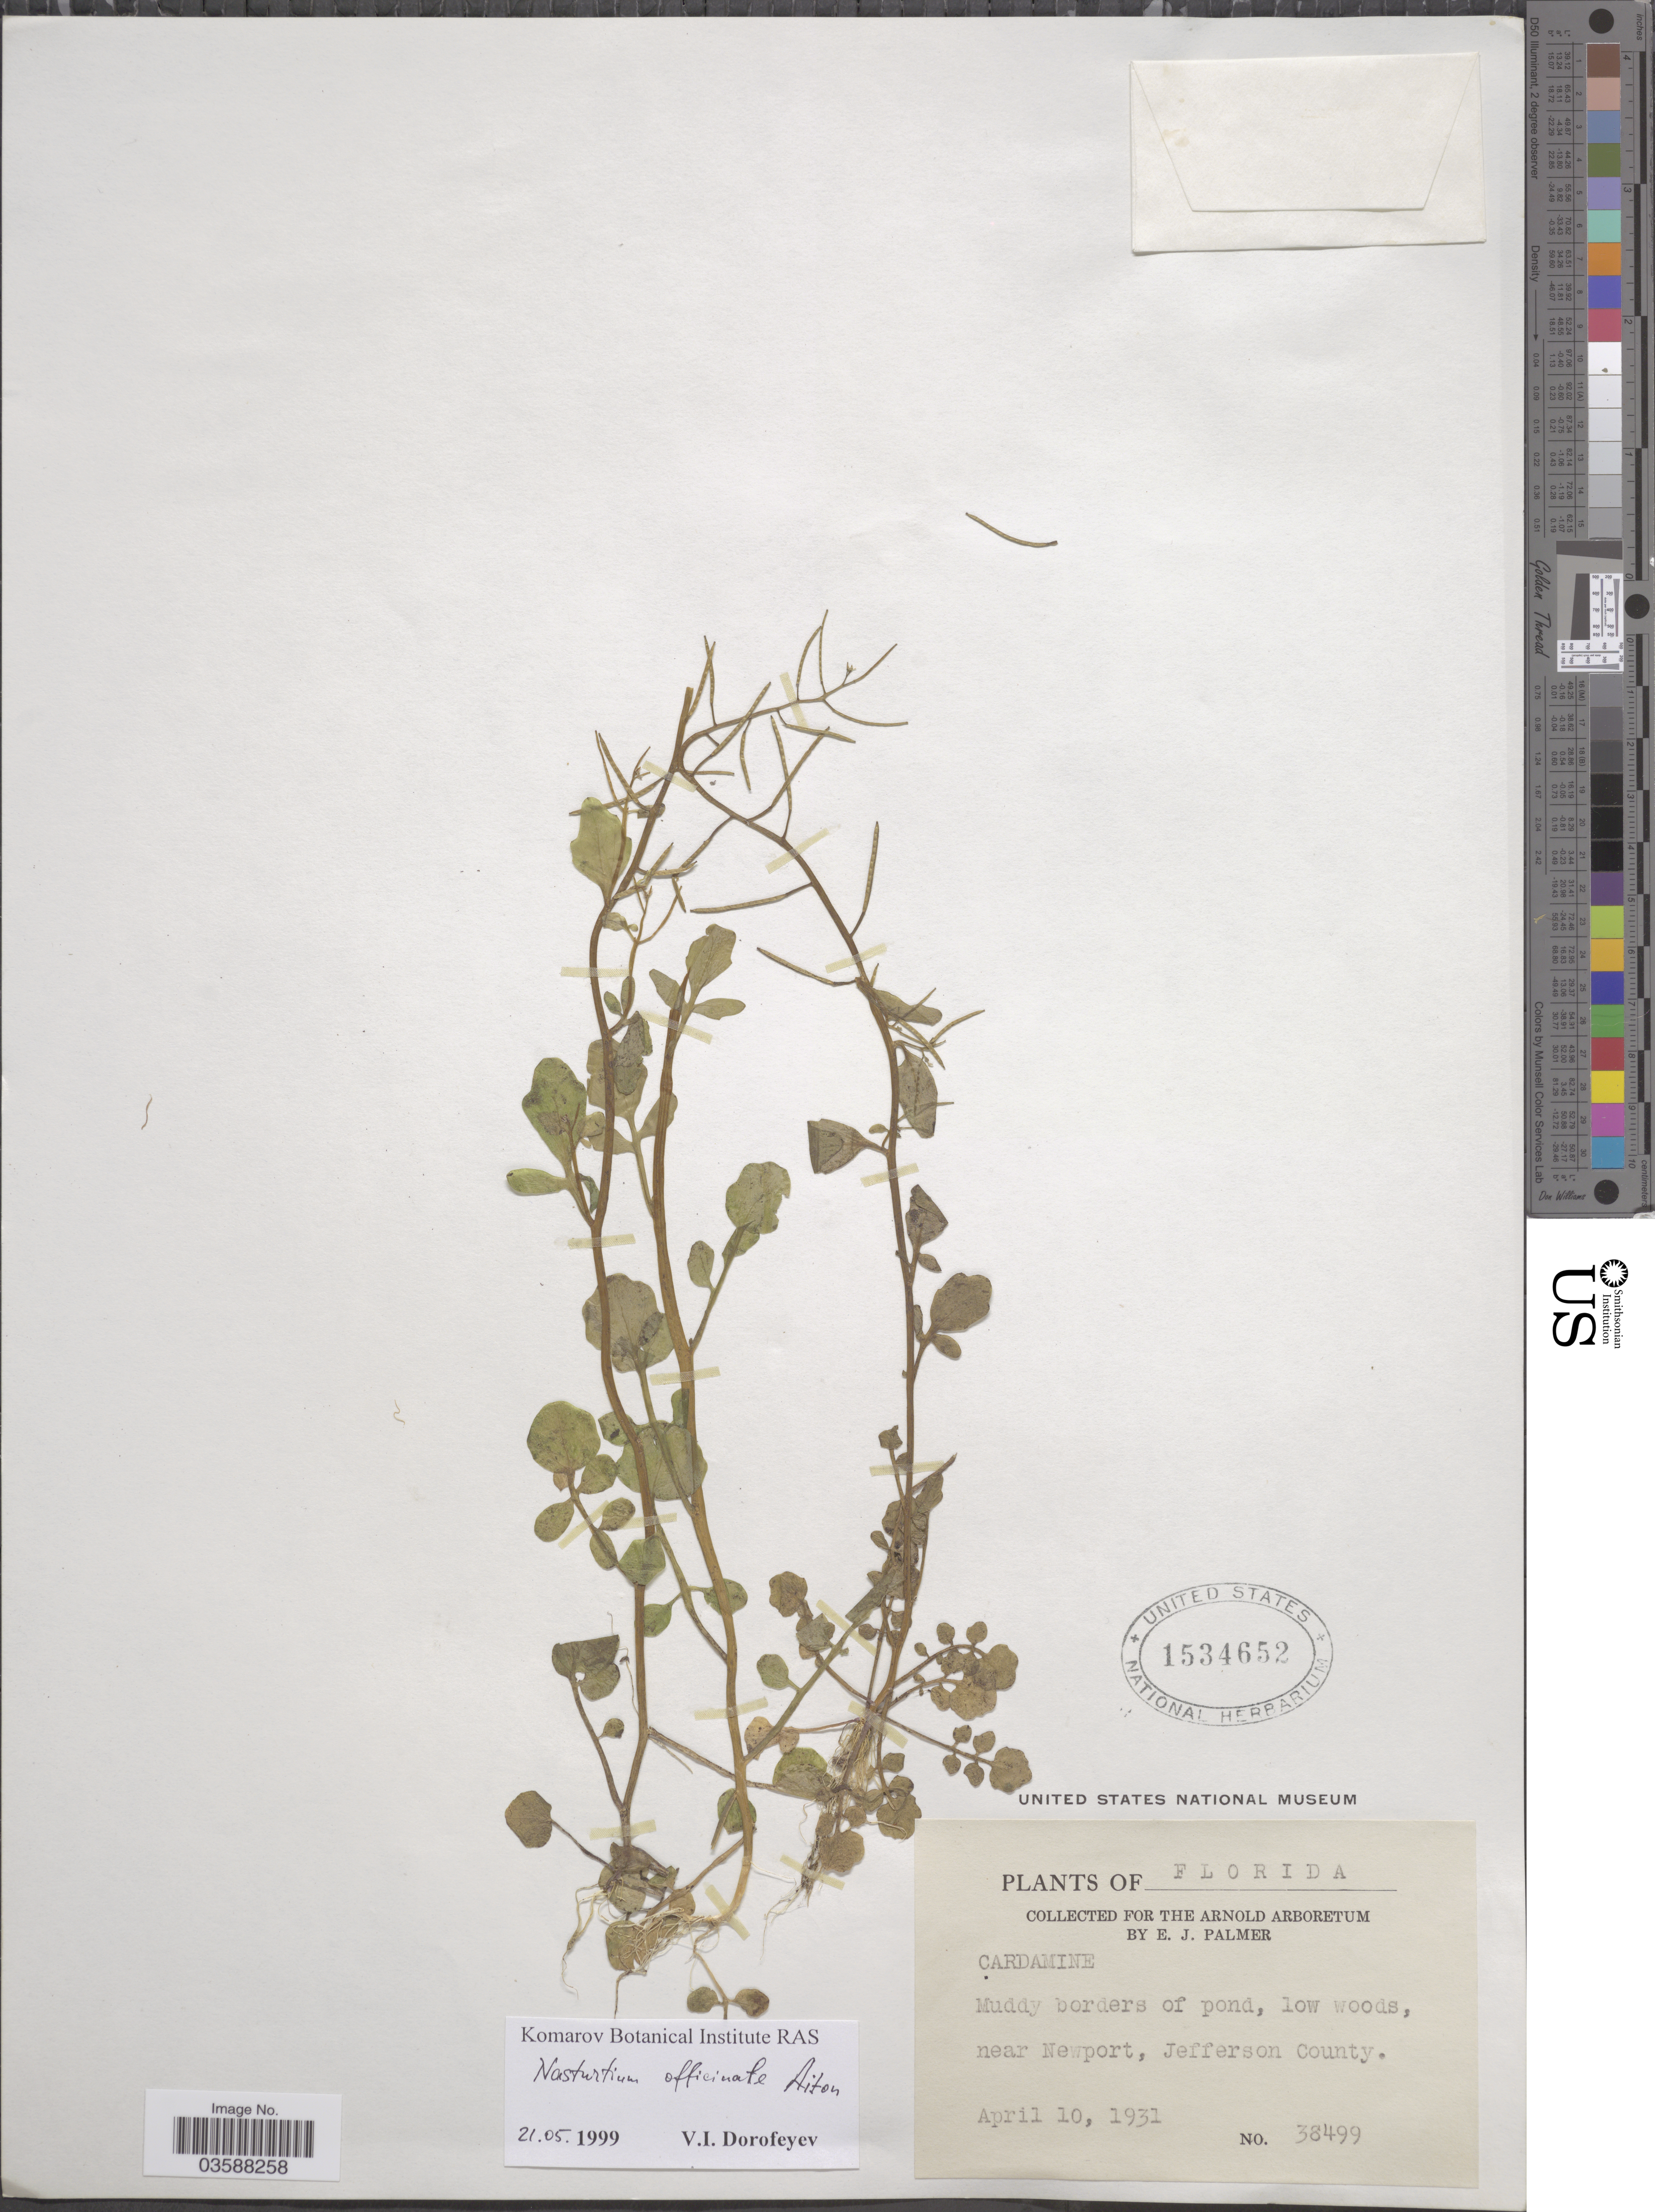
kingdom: Plantae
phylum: Tracheophyta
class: Magnoliopsida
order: Brassicales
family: Brassicaceae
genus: Nasturtium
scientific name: Nasturtium floridanum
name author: (Al-Shehbaz & Rollins) Al-Shehbaz & R.A. Price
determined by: Strong, Mark T., (BOT), Smithsonian Institution - National Museum of Natural History (UNITED STATES)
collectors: E. J. Palmer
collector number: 38499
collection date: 1931-04-10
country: United States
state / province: Florida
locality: Muddy borders of pond, low woods, near Newport, Jefferson County.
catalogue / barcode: US 1534652